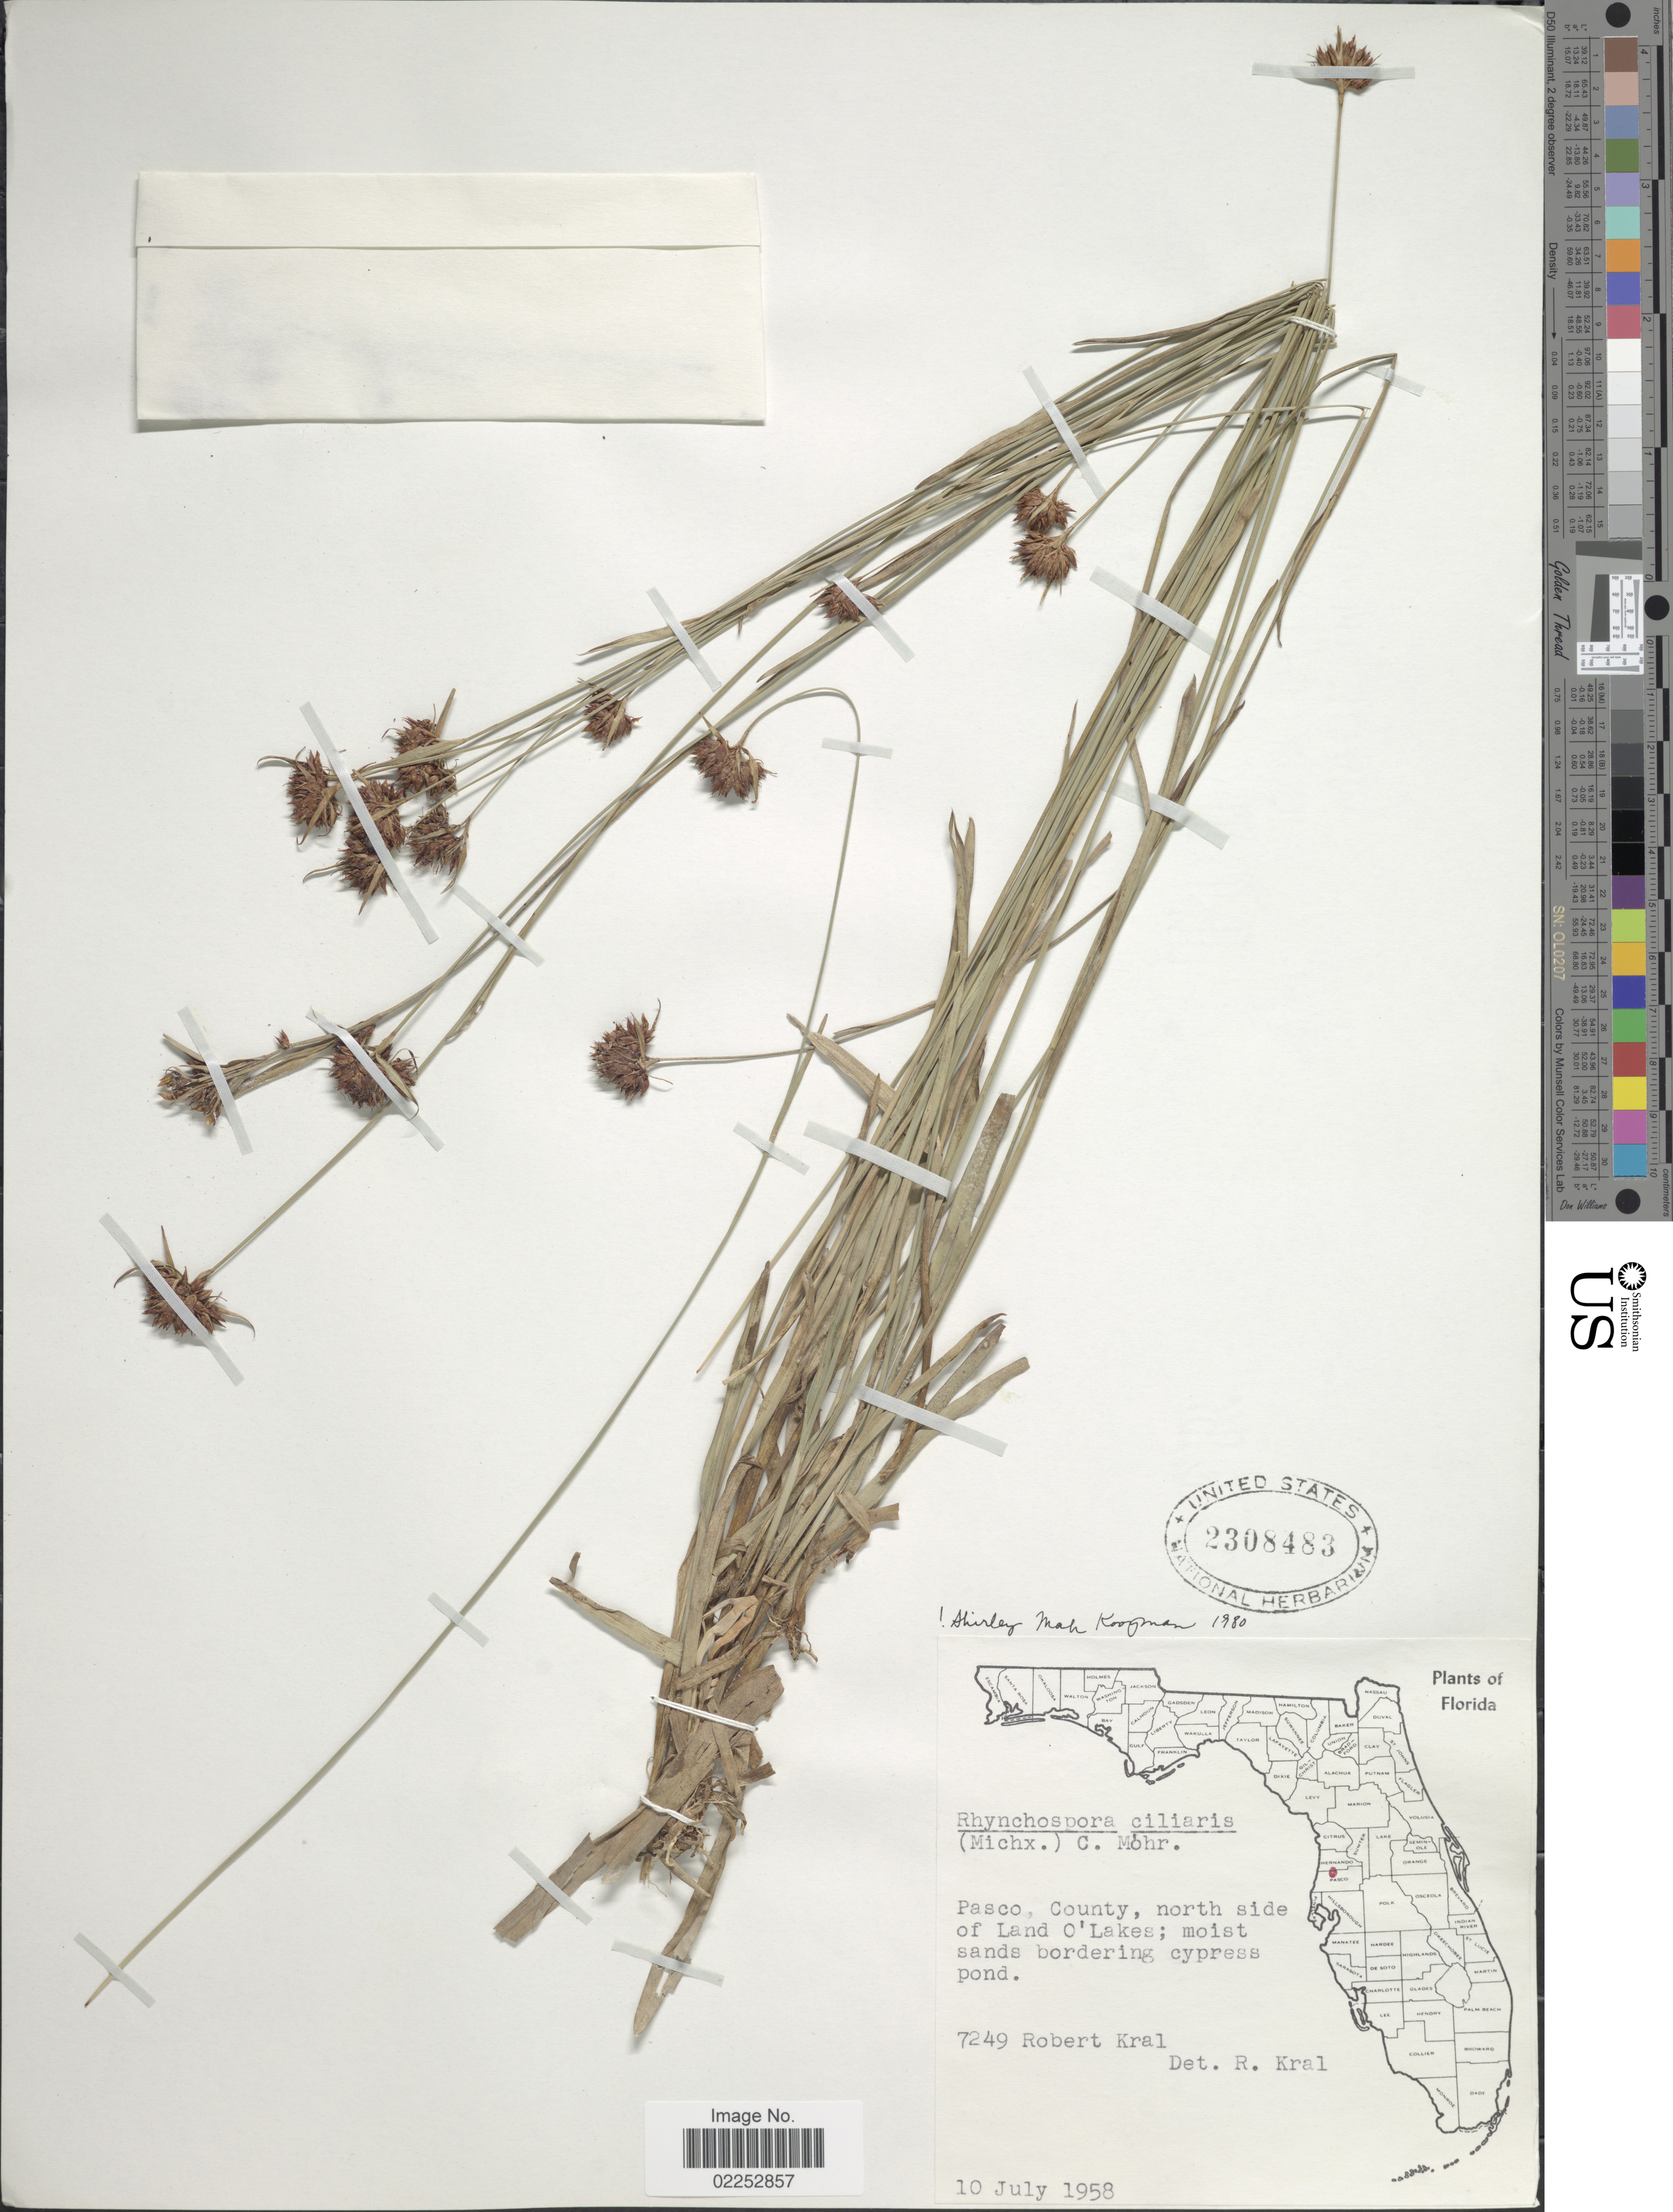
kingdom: Plantae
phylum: Tracheophyta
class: Liliopsida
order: Poales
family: Cyperaceae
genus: Rhynchospora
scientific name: Rhynchospora ciliaris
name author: (Michx.) C. Mohr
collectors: R. Kral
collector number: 7249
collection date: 1958-07-10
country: United States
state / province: Florida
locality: Pasco, County, north side of Land O'Lakes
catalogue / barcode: US 2308483